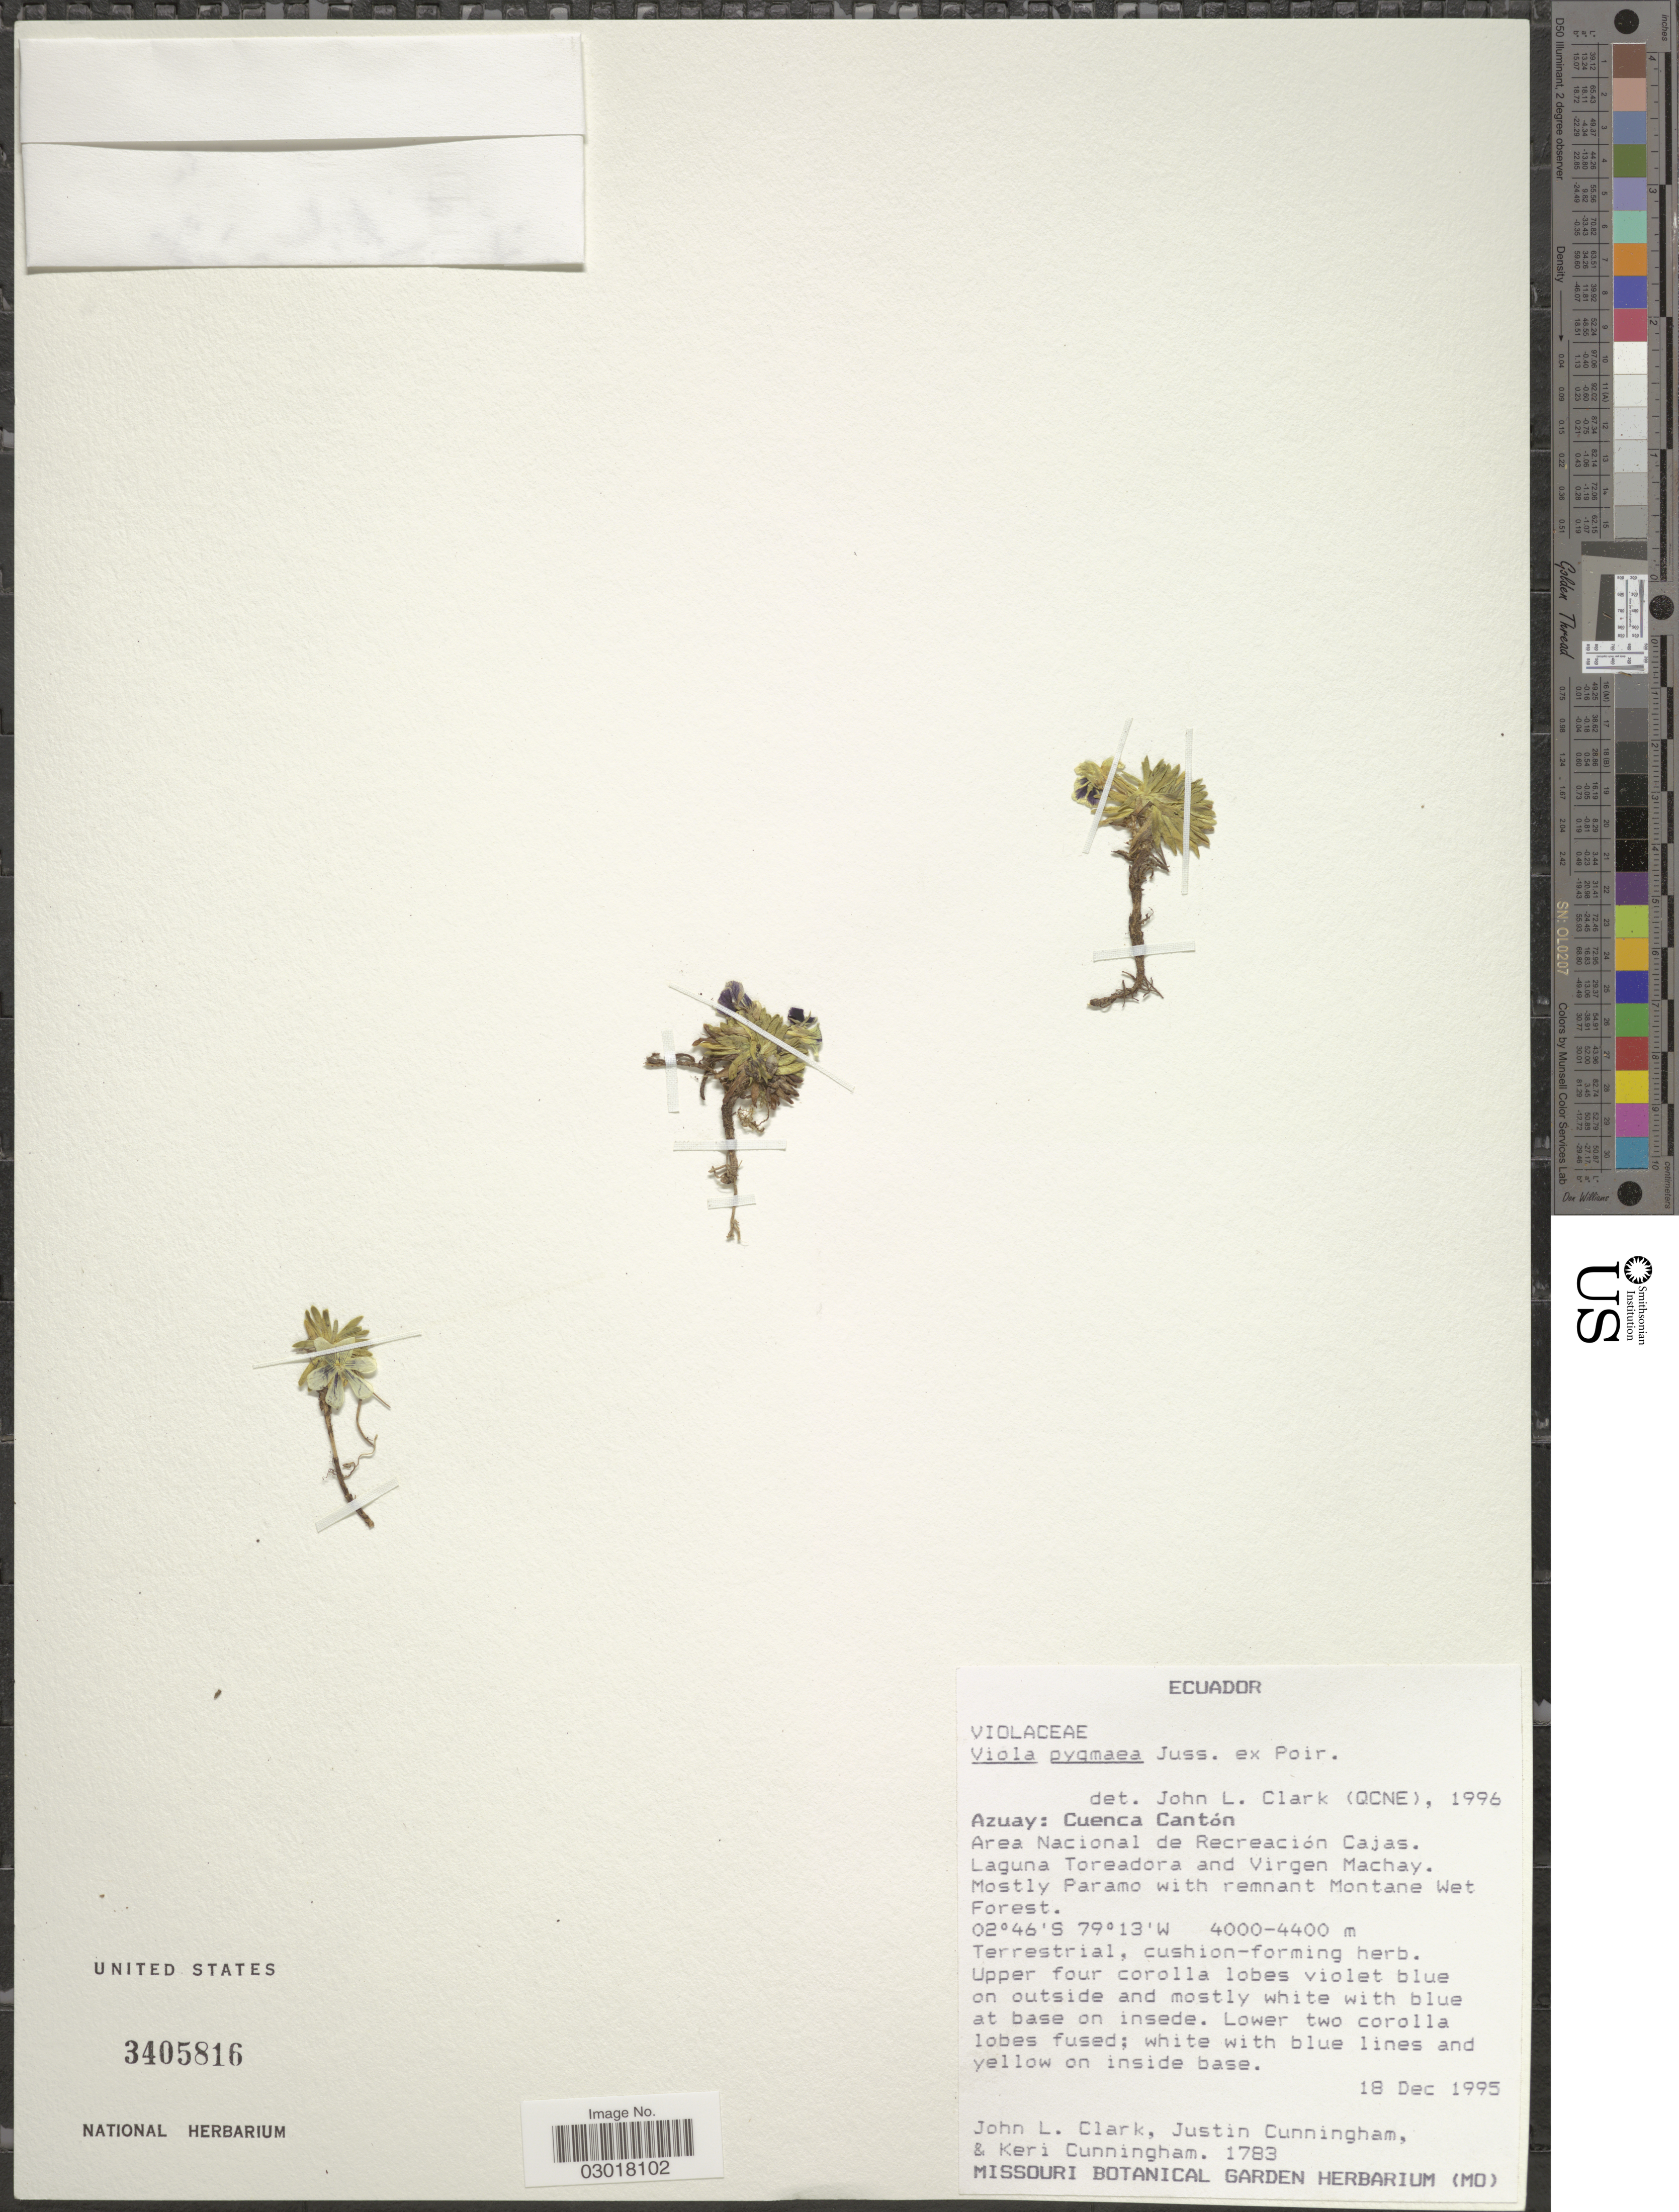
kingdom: Plantae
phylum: Tracheophyta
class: Magnoliopsida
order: Malpighiales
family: Violaceae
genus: Viola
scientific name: Viola pygmaea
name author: Juss. ex Poir.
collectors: J. L. Clark, J. Cunningham & K. Cunningham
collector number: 1783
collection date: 1995-12-18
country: Ecuador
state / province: Azuay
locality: Cuenca Cantón. Area Nacional de Recreación Cajas. Laguna Toreadora and Virgen Machay. Mostly Paramo with remnant Montane Wet Forest.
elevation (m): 4000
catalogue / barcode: US 3405816